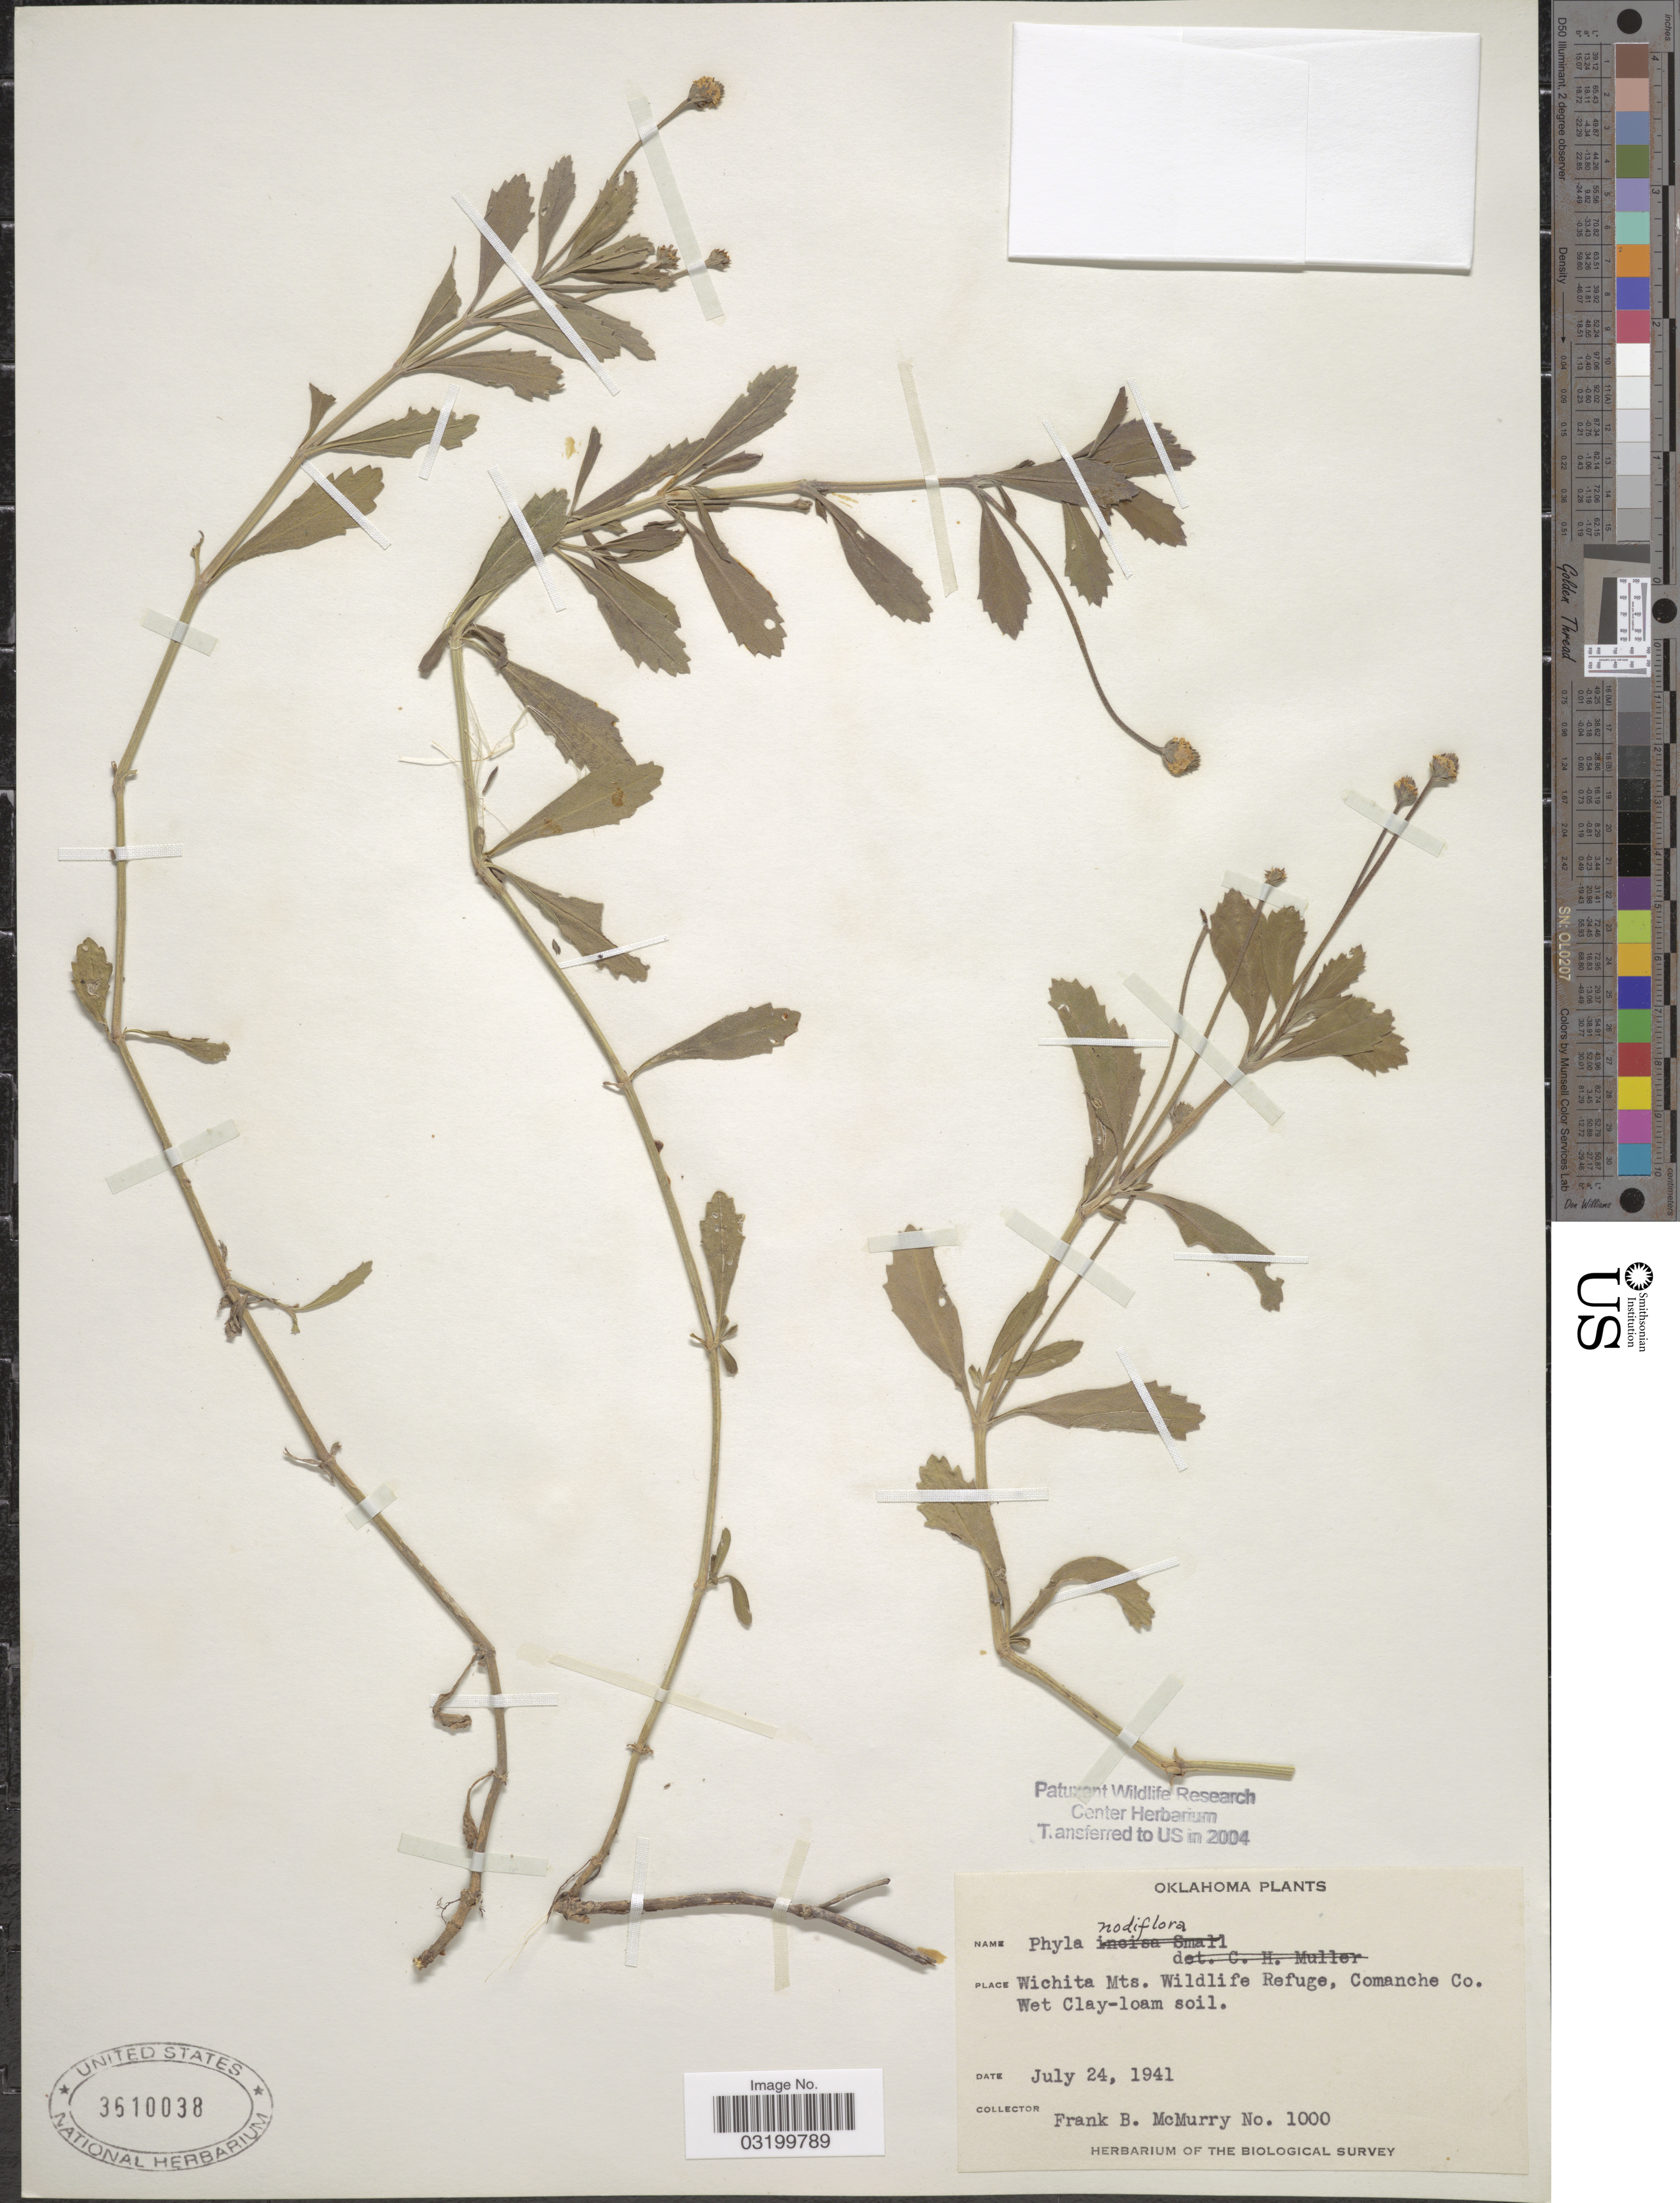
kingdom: Plantae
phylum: Tracheophyta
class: Magnoliopsida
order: Lamiales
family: Verbenaceae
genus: Phyla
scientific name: Phyla nodiflora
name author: (L.) Greene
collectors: F. B. McMurry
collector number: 1000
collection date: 1941-07-24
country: United States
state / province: Oklahoma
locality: Wichita Mts. Wildlife Refuge, Comanche Co.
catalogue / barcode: US 3610038